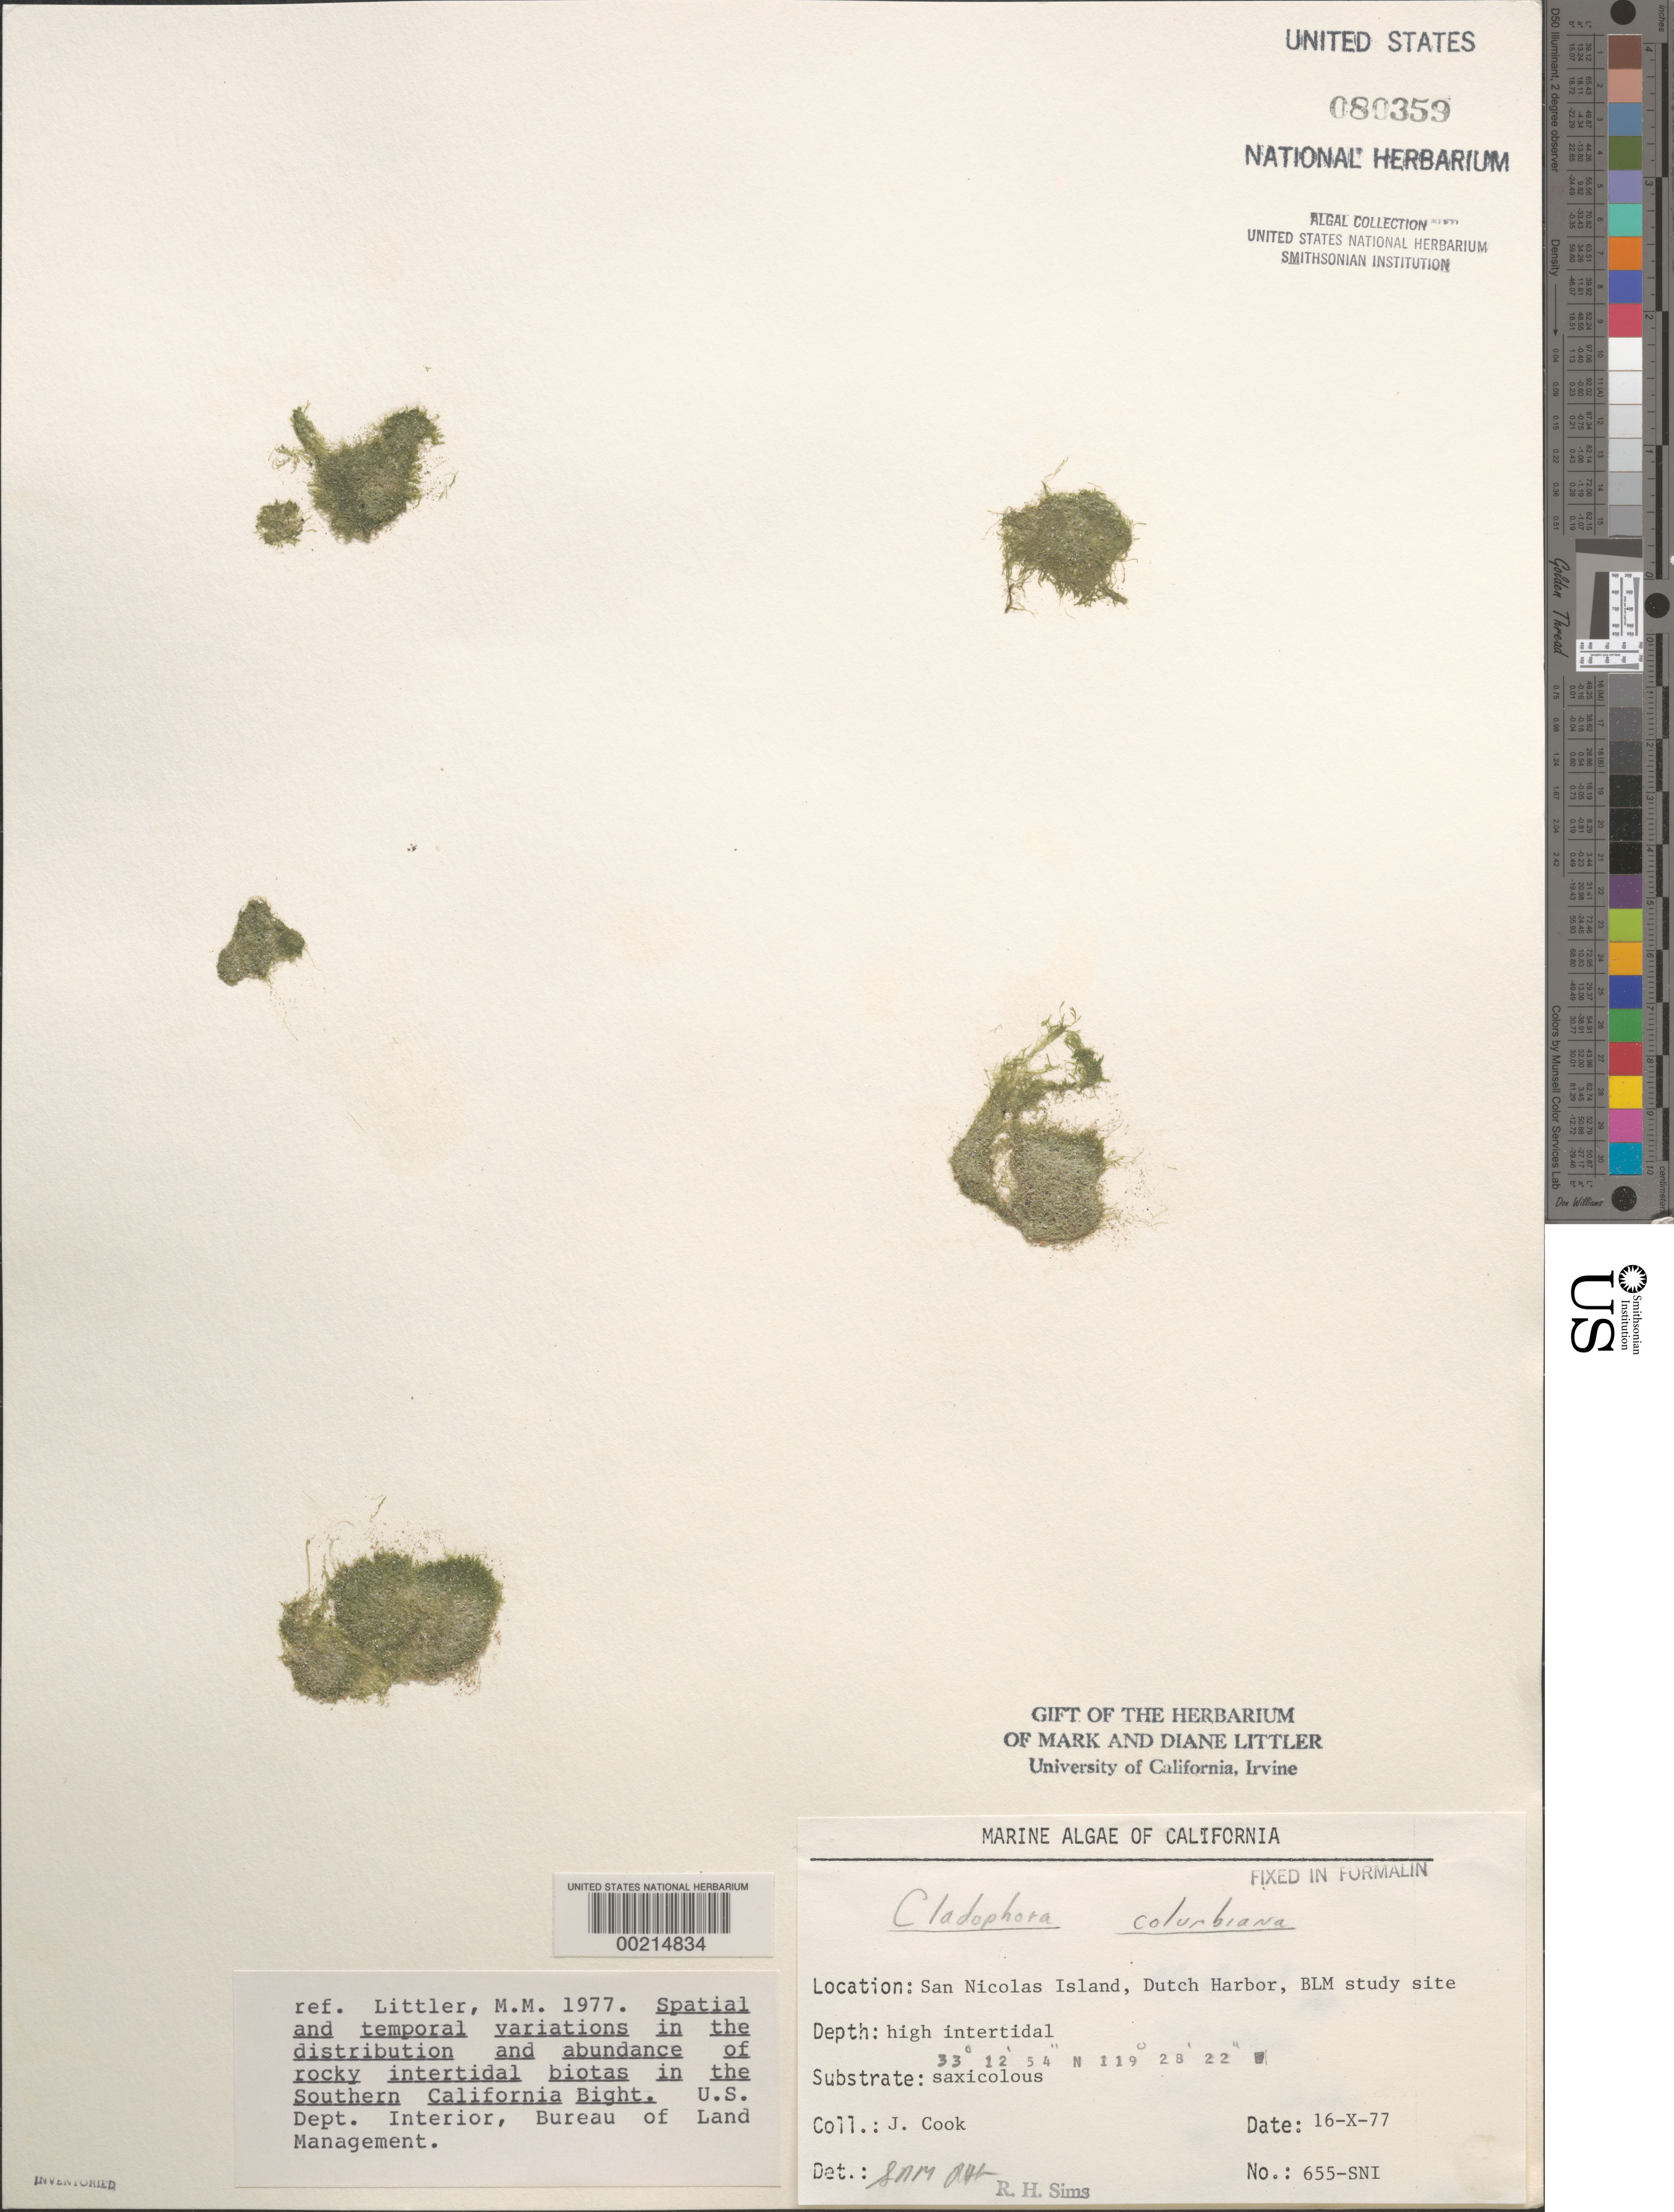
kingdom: Plantae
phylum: Chlorophyta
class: Ulvophyceae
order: Cladophorales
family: Cladophoraceae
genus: Cladophora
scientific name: Cladophora columbiana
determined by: Sims, Robert H.; Murray, S. N.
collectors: J. Cook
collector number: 655-sni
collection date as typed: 16 Oct 1977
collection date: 1977-10-16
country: United States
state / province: California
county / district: Ventura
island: San Nicolas Island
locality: Dutch Harbor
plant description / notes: BLM-SOCALBIGHT Rocky Intertidal Survey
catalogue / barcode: US 80359